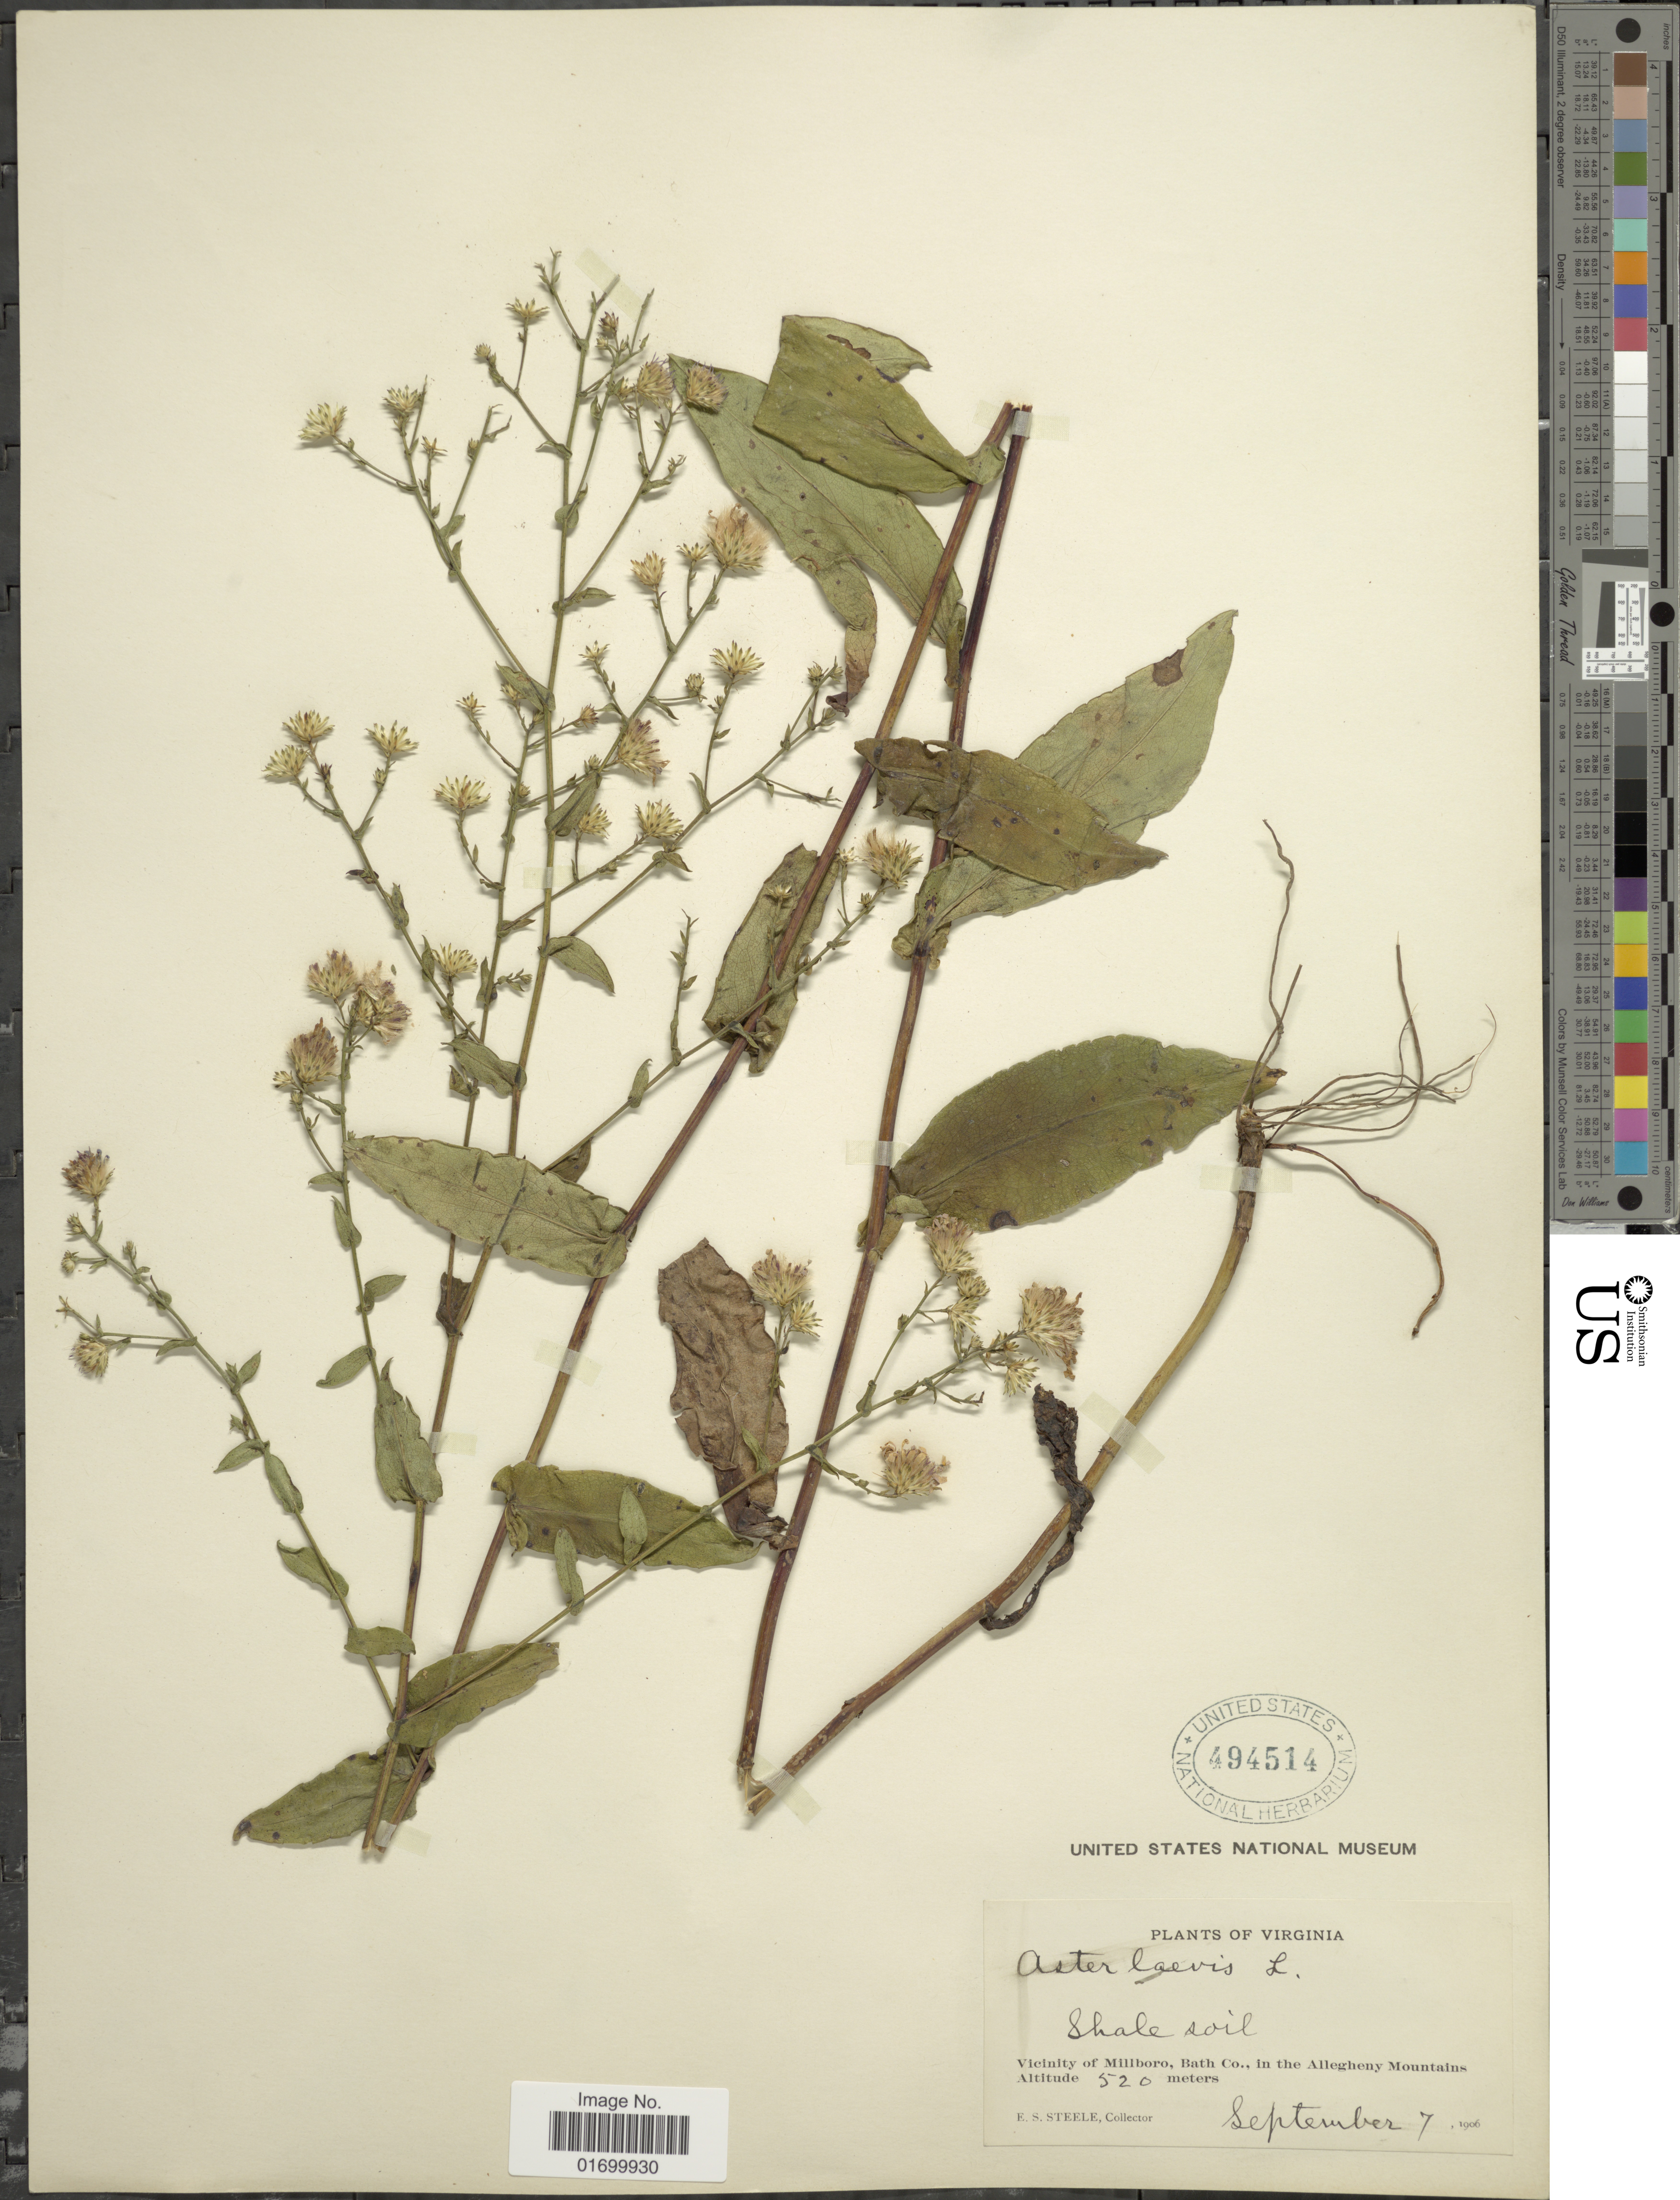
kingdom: Plantae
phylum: Tracheophyta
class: Magnoliopsida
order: Asterales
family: Asteraceae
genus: Symphyotrichum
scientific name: Symphyotrichum laeve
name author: (L.) Á. Löve & D. Löve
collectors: E. Steele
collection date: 1906-09-07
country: United States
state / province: Virginia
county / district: Bath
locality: Vicinity of Millboro, Bath Co., in the Allegheny Mountains.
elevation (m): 520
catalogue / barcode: US 494514